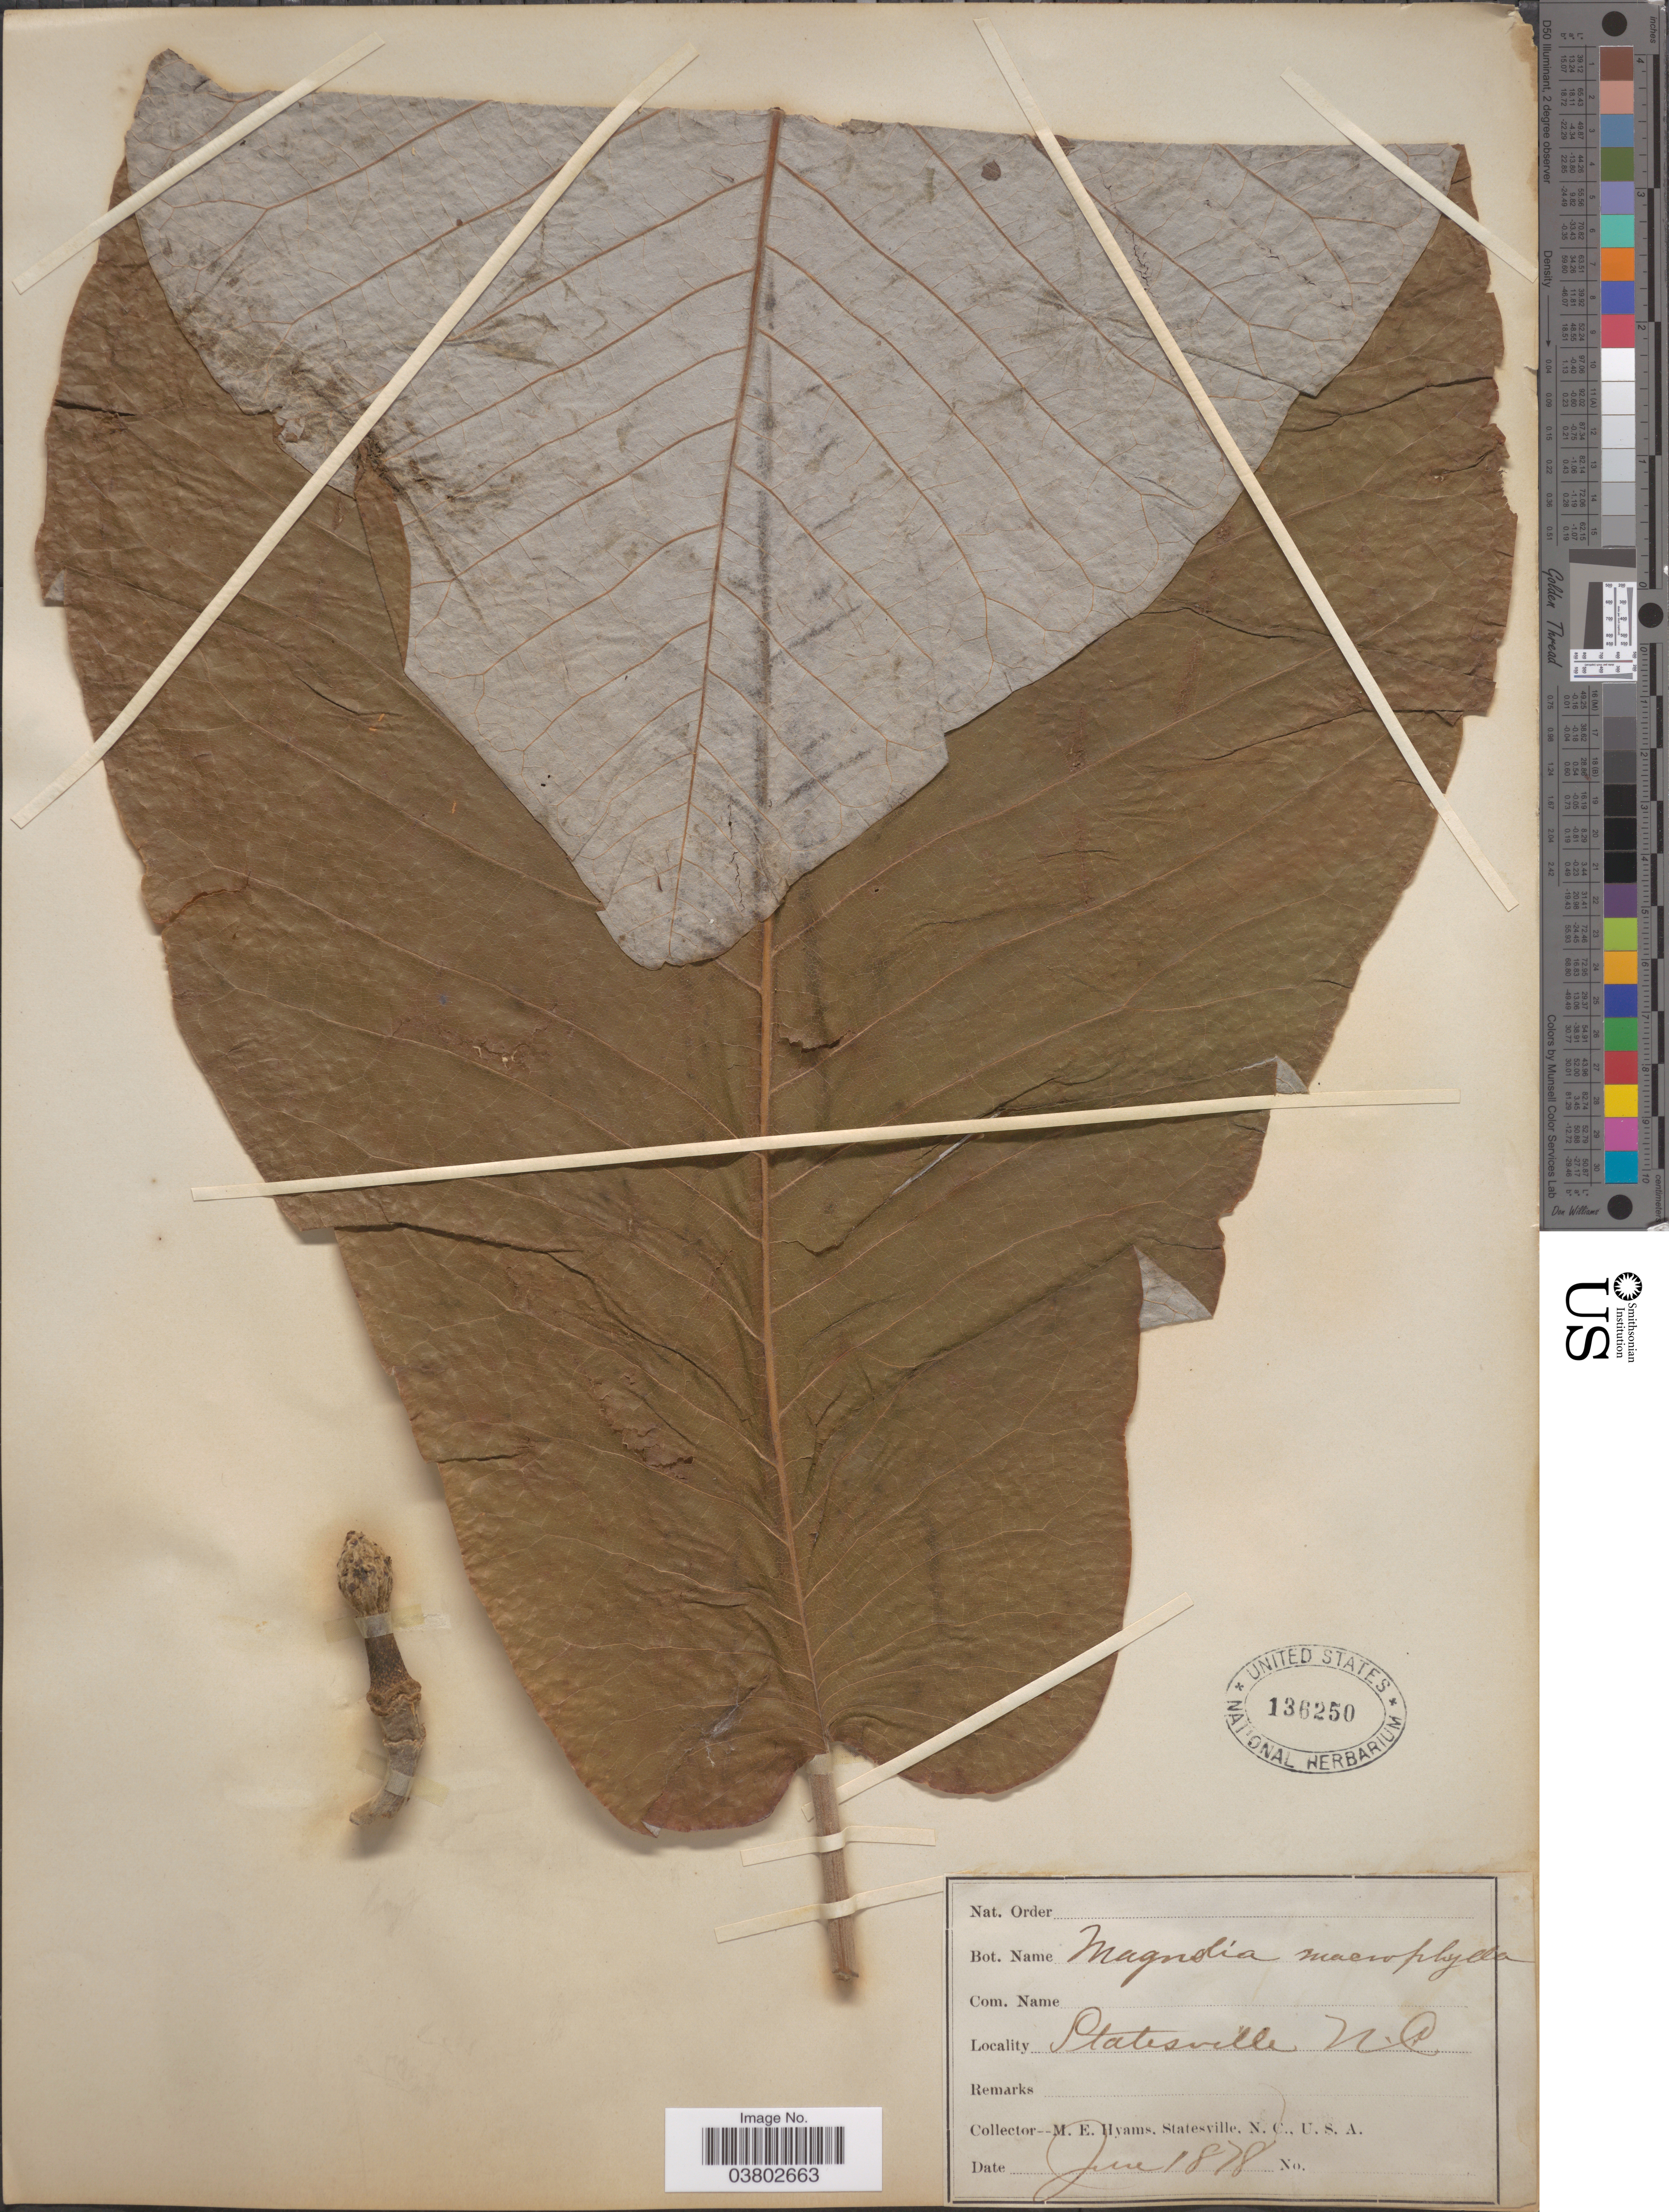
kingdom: Plantae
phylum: Tracheophyta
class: Magnoliopsida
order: Magnoliales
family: Magnoliaceae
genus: Magnolia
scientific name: Magnolia macrophylla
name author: Michx.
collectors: M. E. Hyams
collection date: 1878-06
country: United States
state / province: North Carolina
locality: Statesville.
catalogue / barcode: US 136250